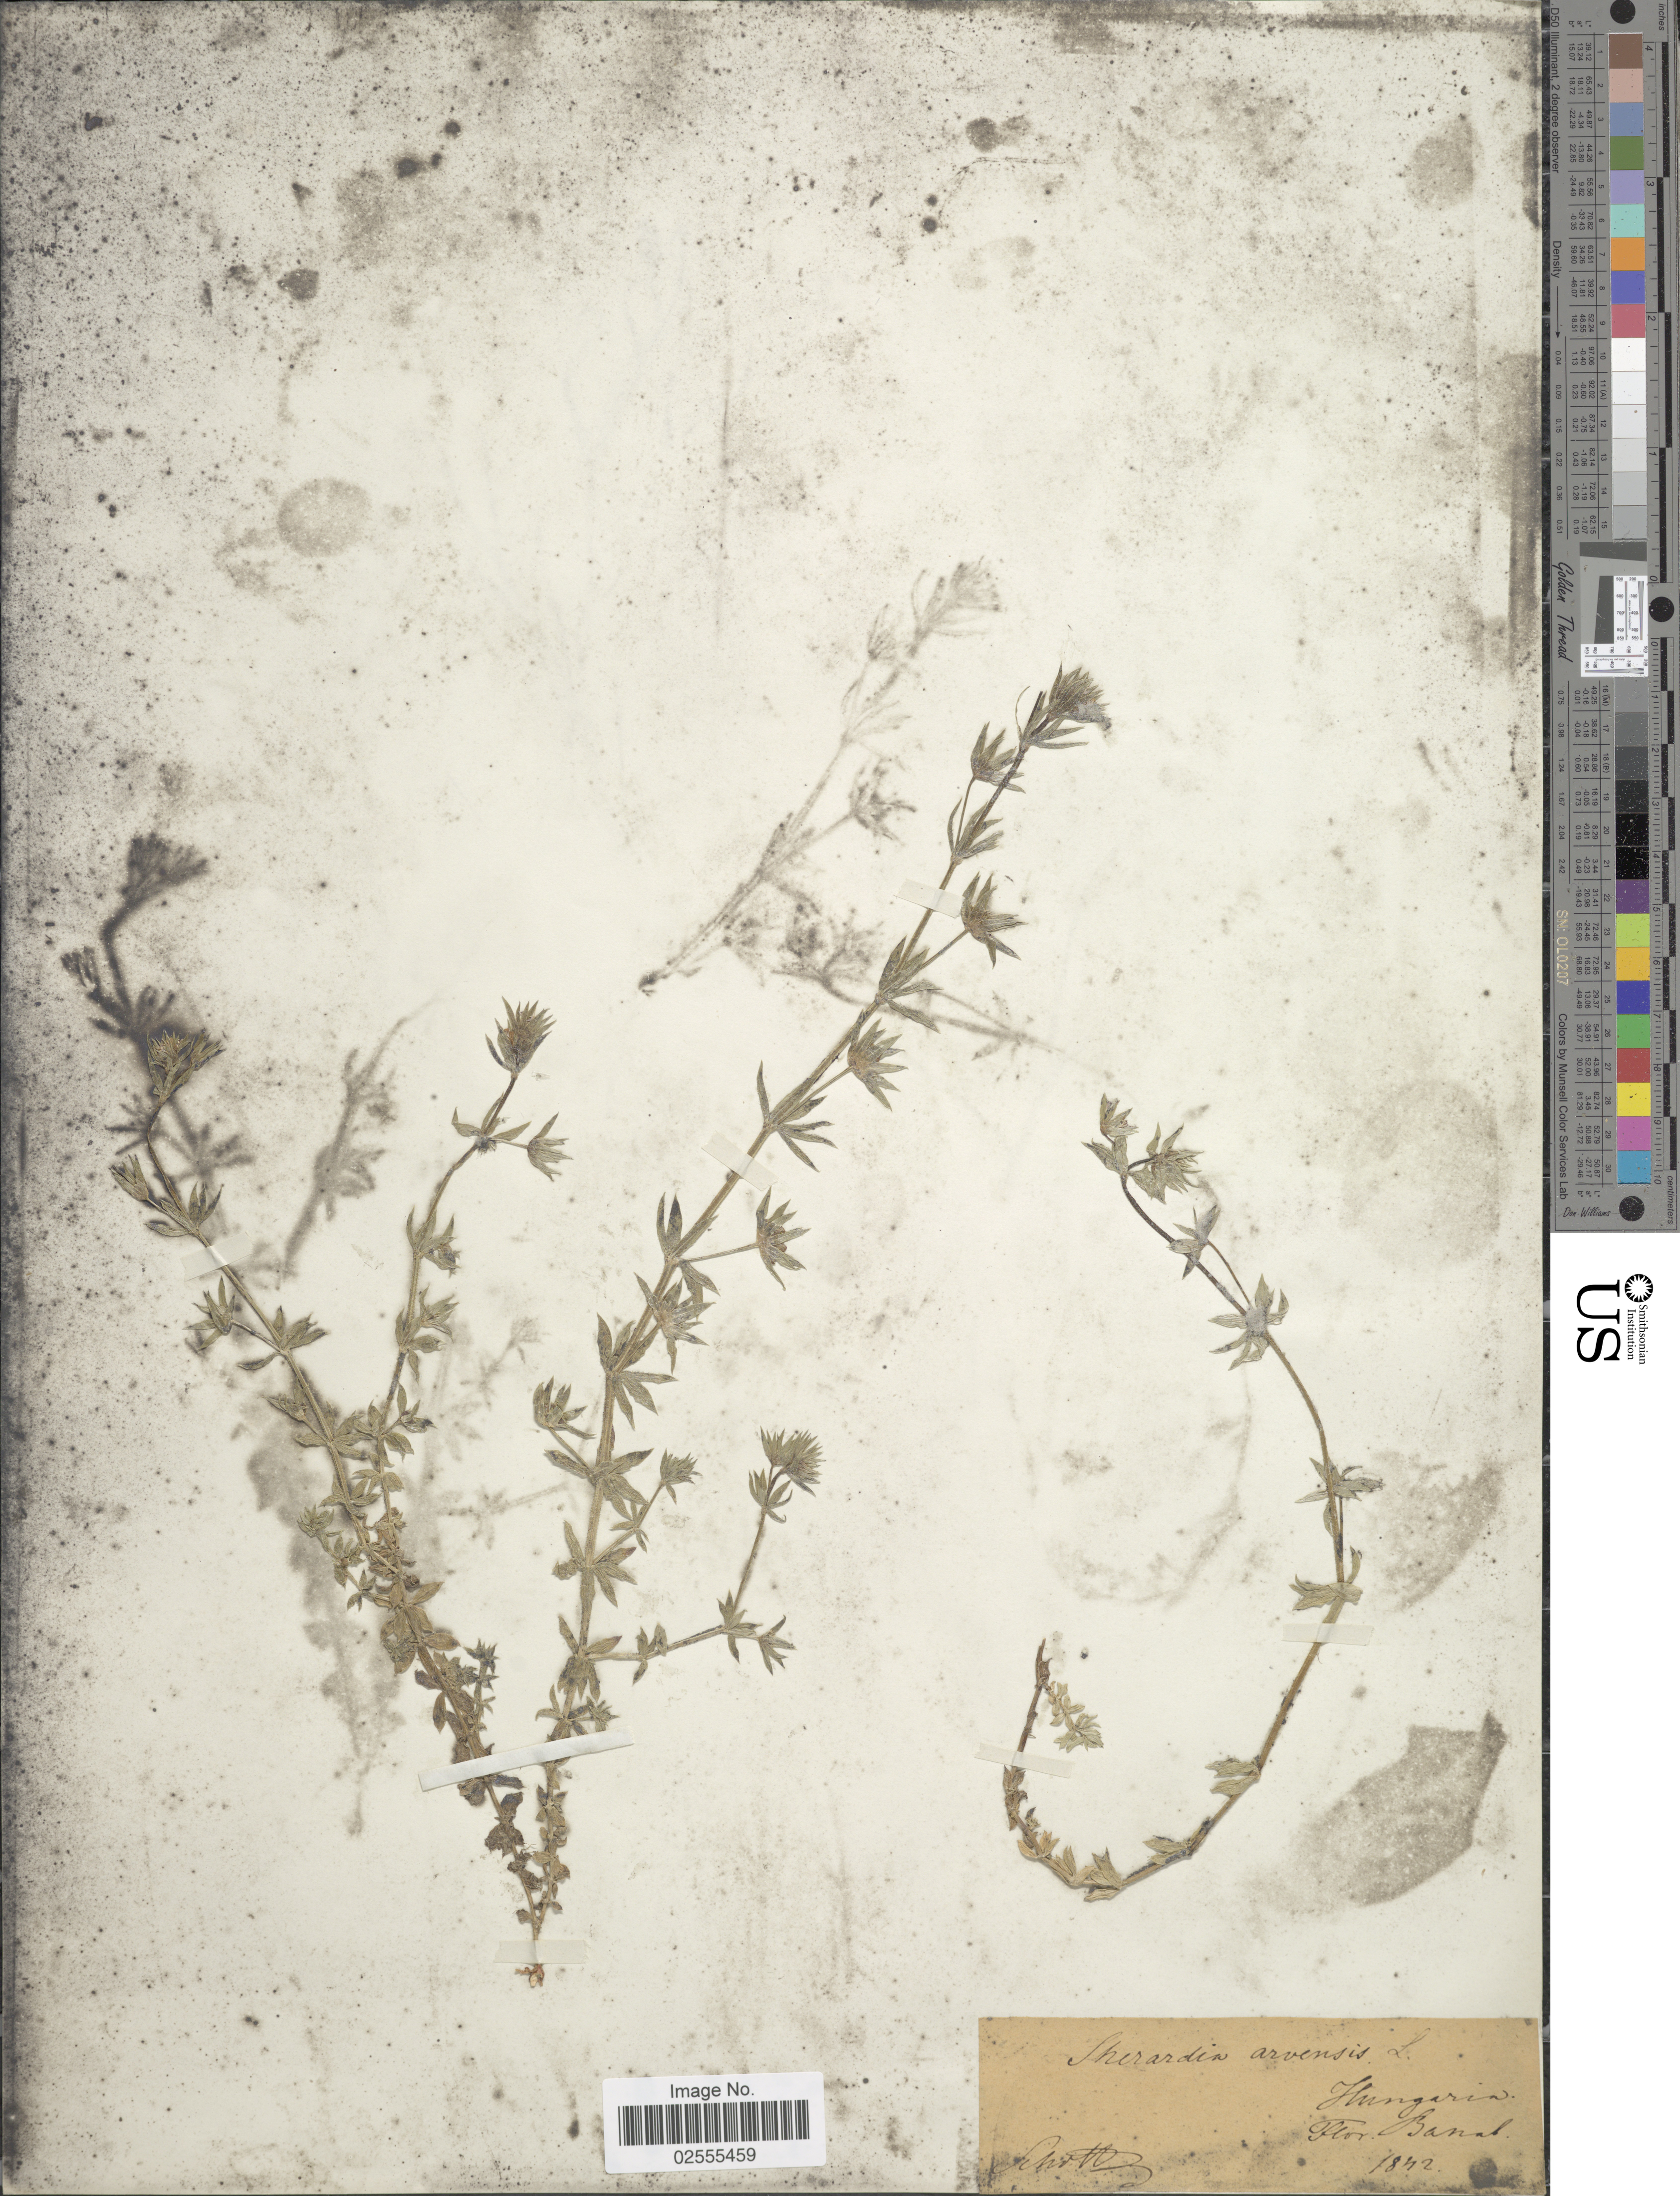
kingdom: Plantae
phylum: Tracheophyta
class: Magnoliopsida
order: Gentianales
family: Rubiaceae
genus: Sherardia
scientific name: Sherardia arvensis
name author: L.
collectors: Schott, --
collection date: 1842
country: Hungary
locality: Hungaria, Flor. Banat.